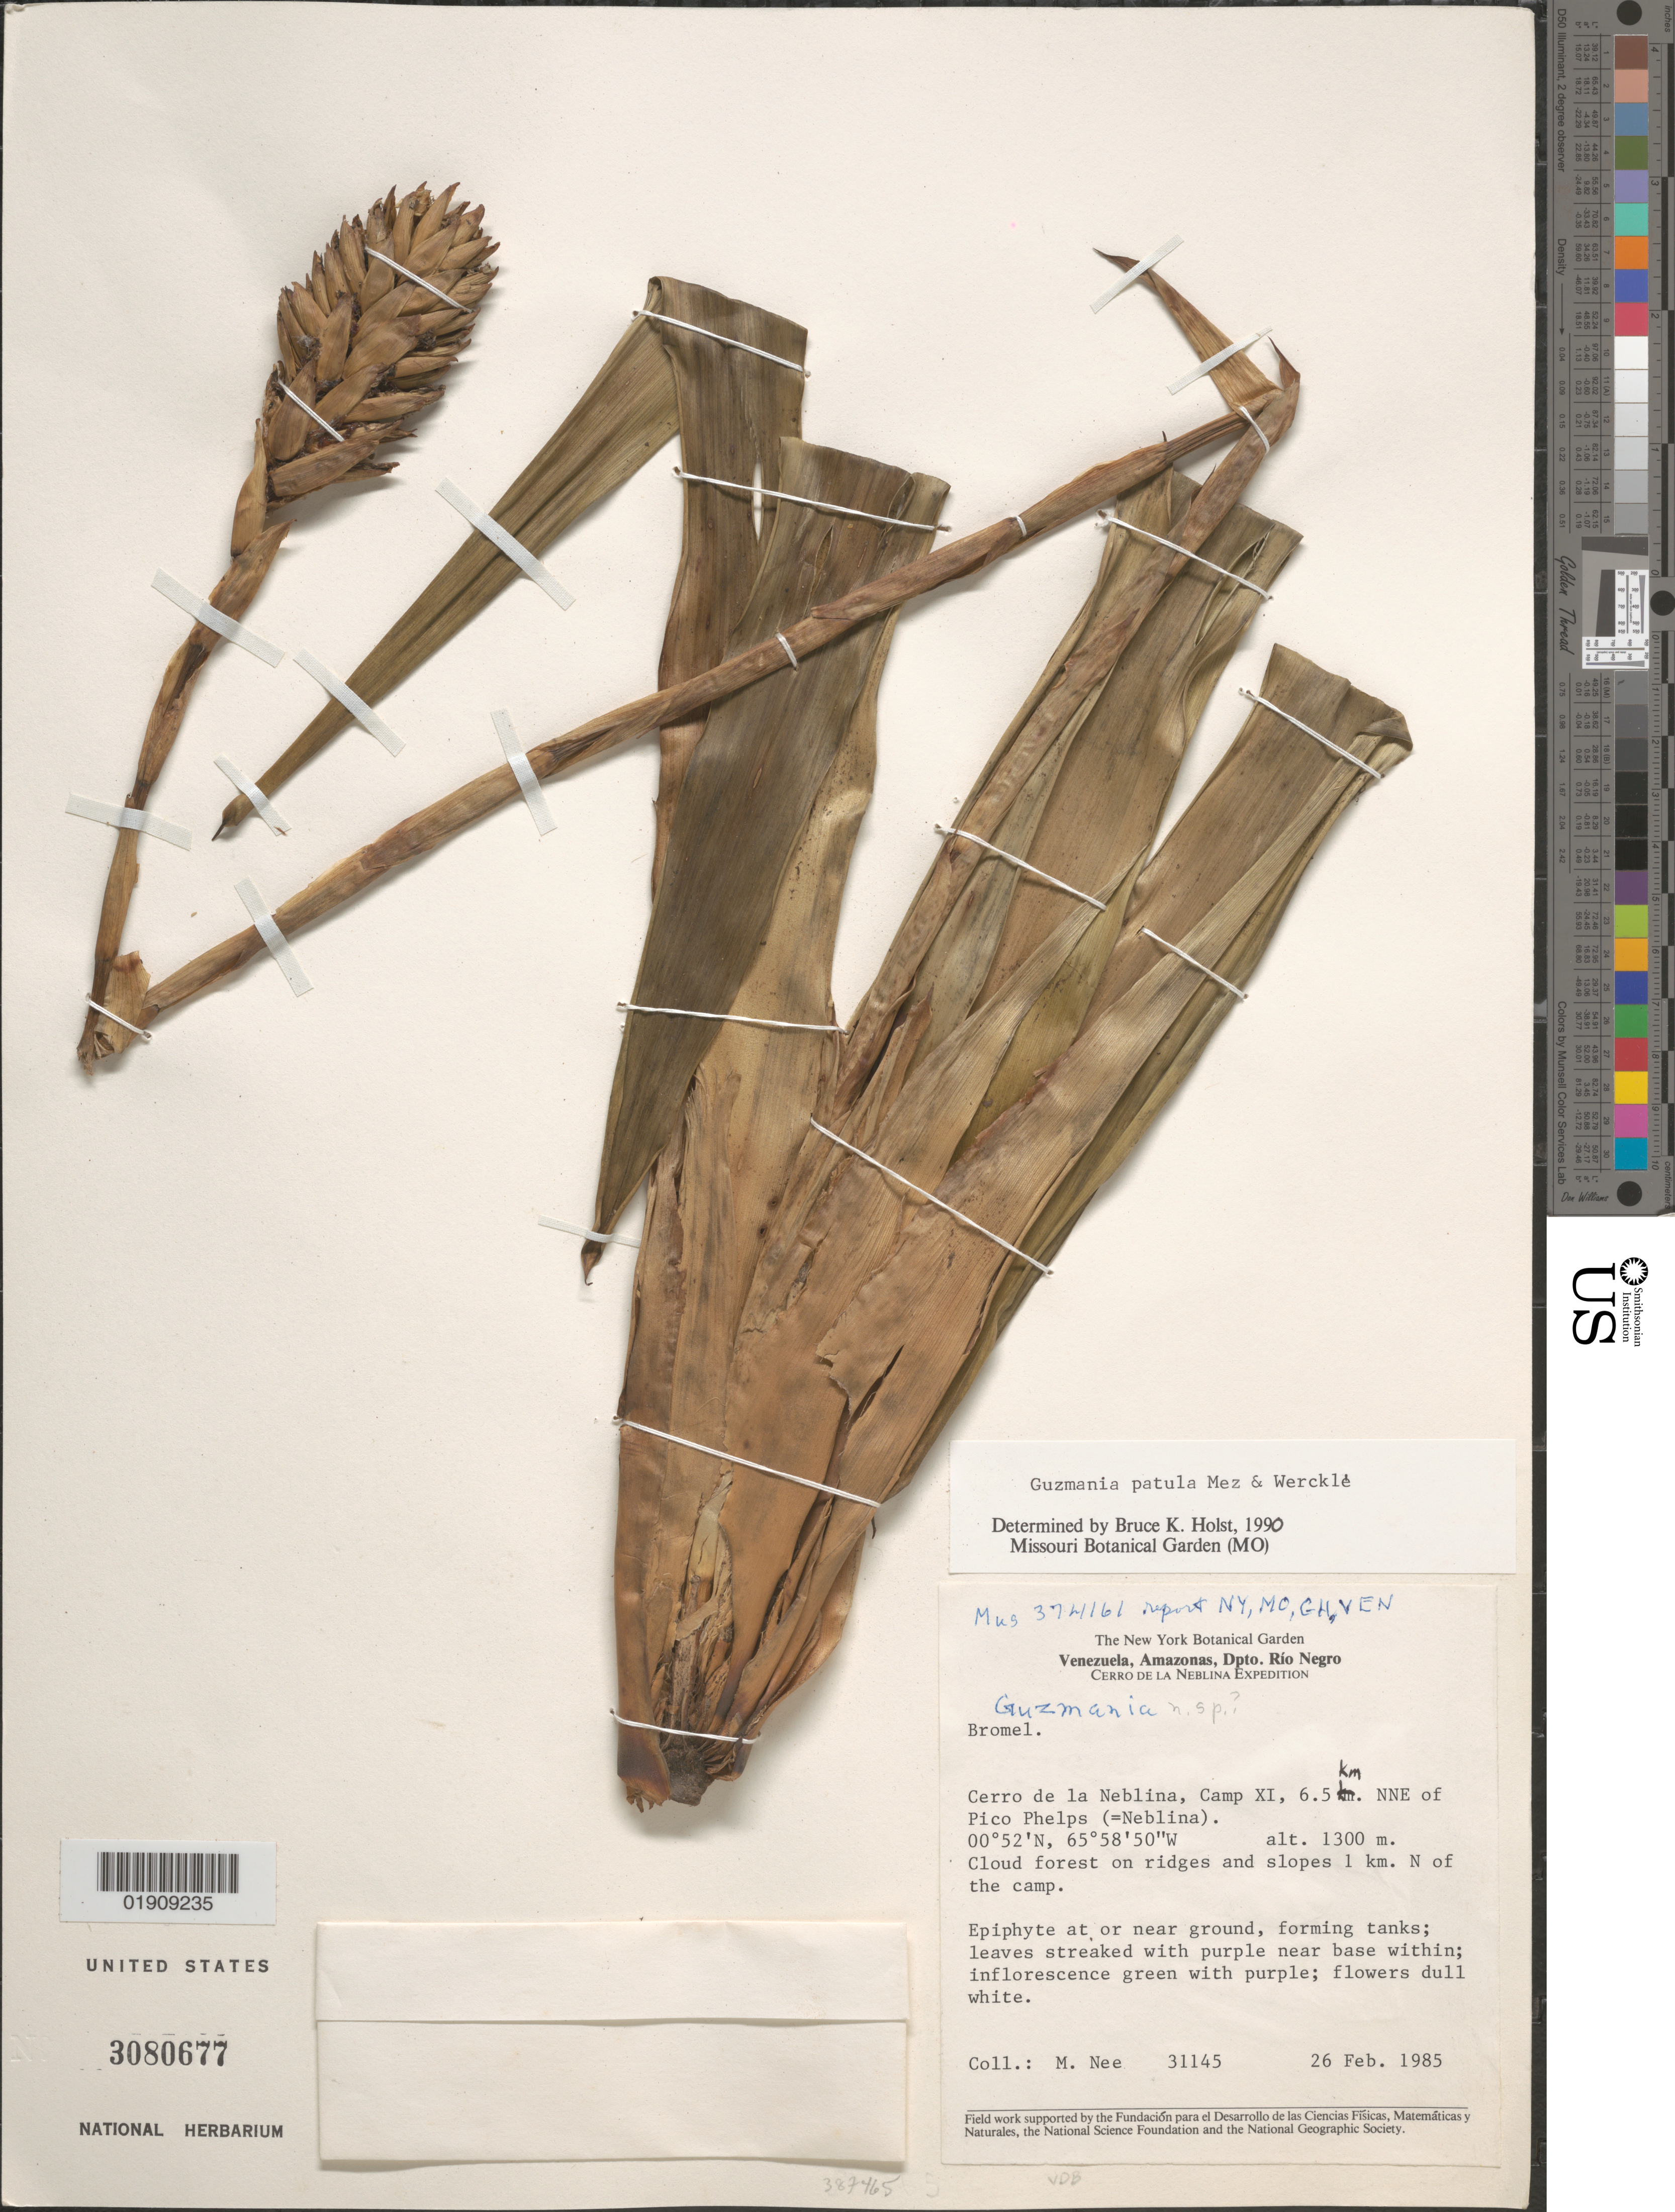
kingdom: Plantae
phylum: Tracheophyta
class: Liliopsida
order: Poales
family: Bromeliaceae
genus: Guzmania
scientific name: Guzmania patula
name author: Mez & Wercklé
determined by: Vivas, Yuribia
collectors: M. Nee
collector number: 31145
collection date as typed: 26-Feb-85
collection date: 1985-02-26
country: Venezuela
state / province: Amazonas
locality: Cerro de la Neblina, Camp XI, 6.2 km NNE of Pico Phelps (=Neblina).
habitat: Cloud forest on ridges and slopes 1 km N of the camp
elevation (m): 1500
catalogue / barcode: US 3080677